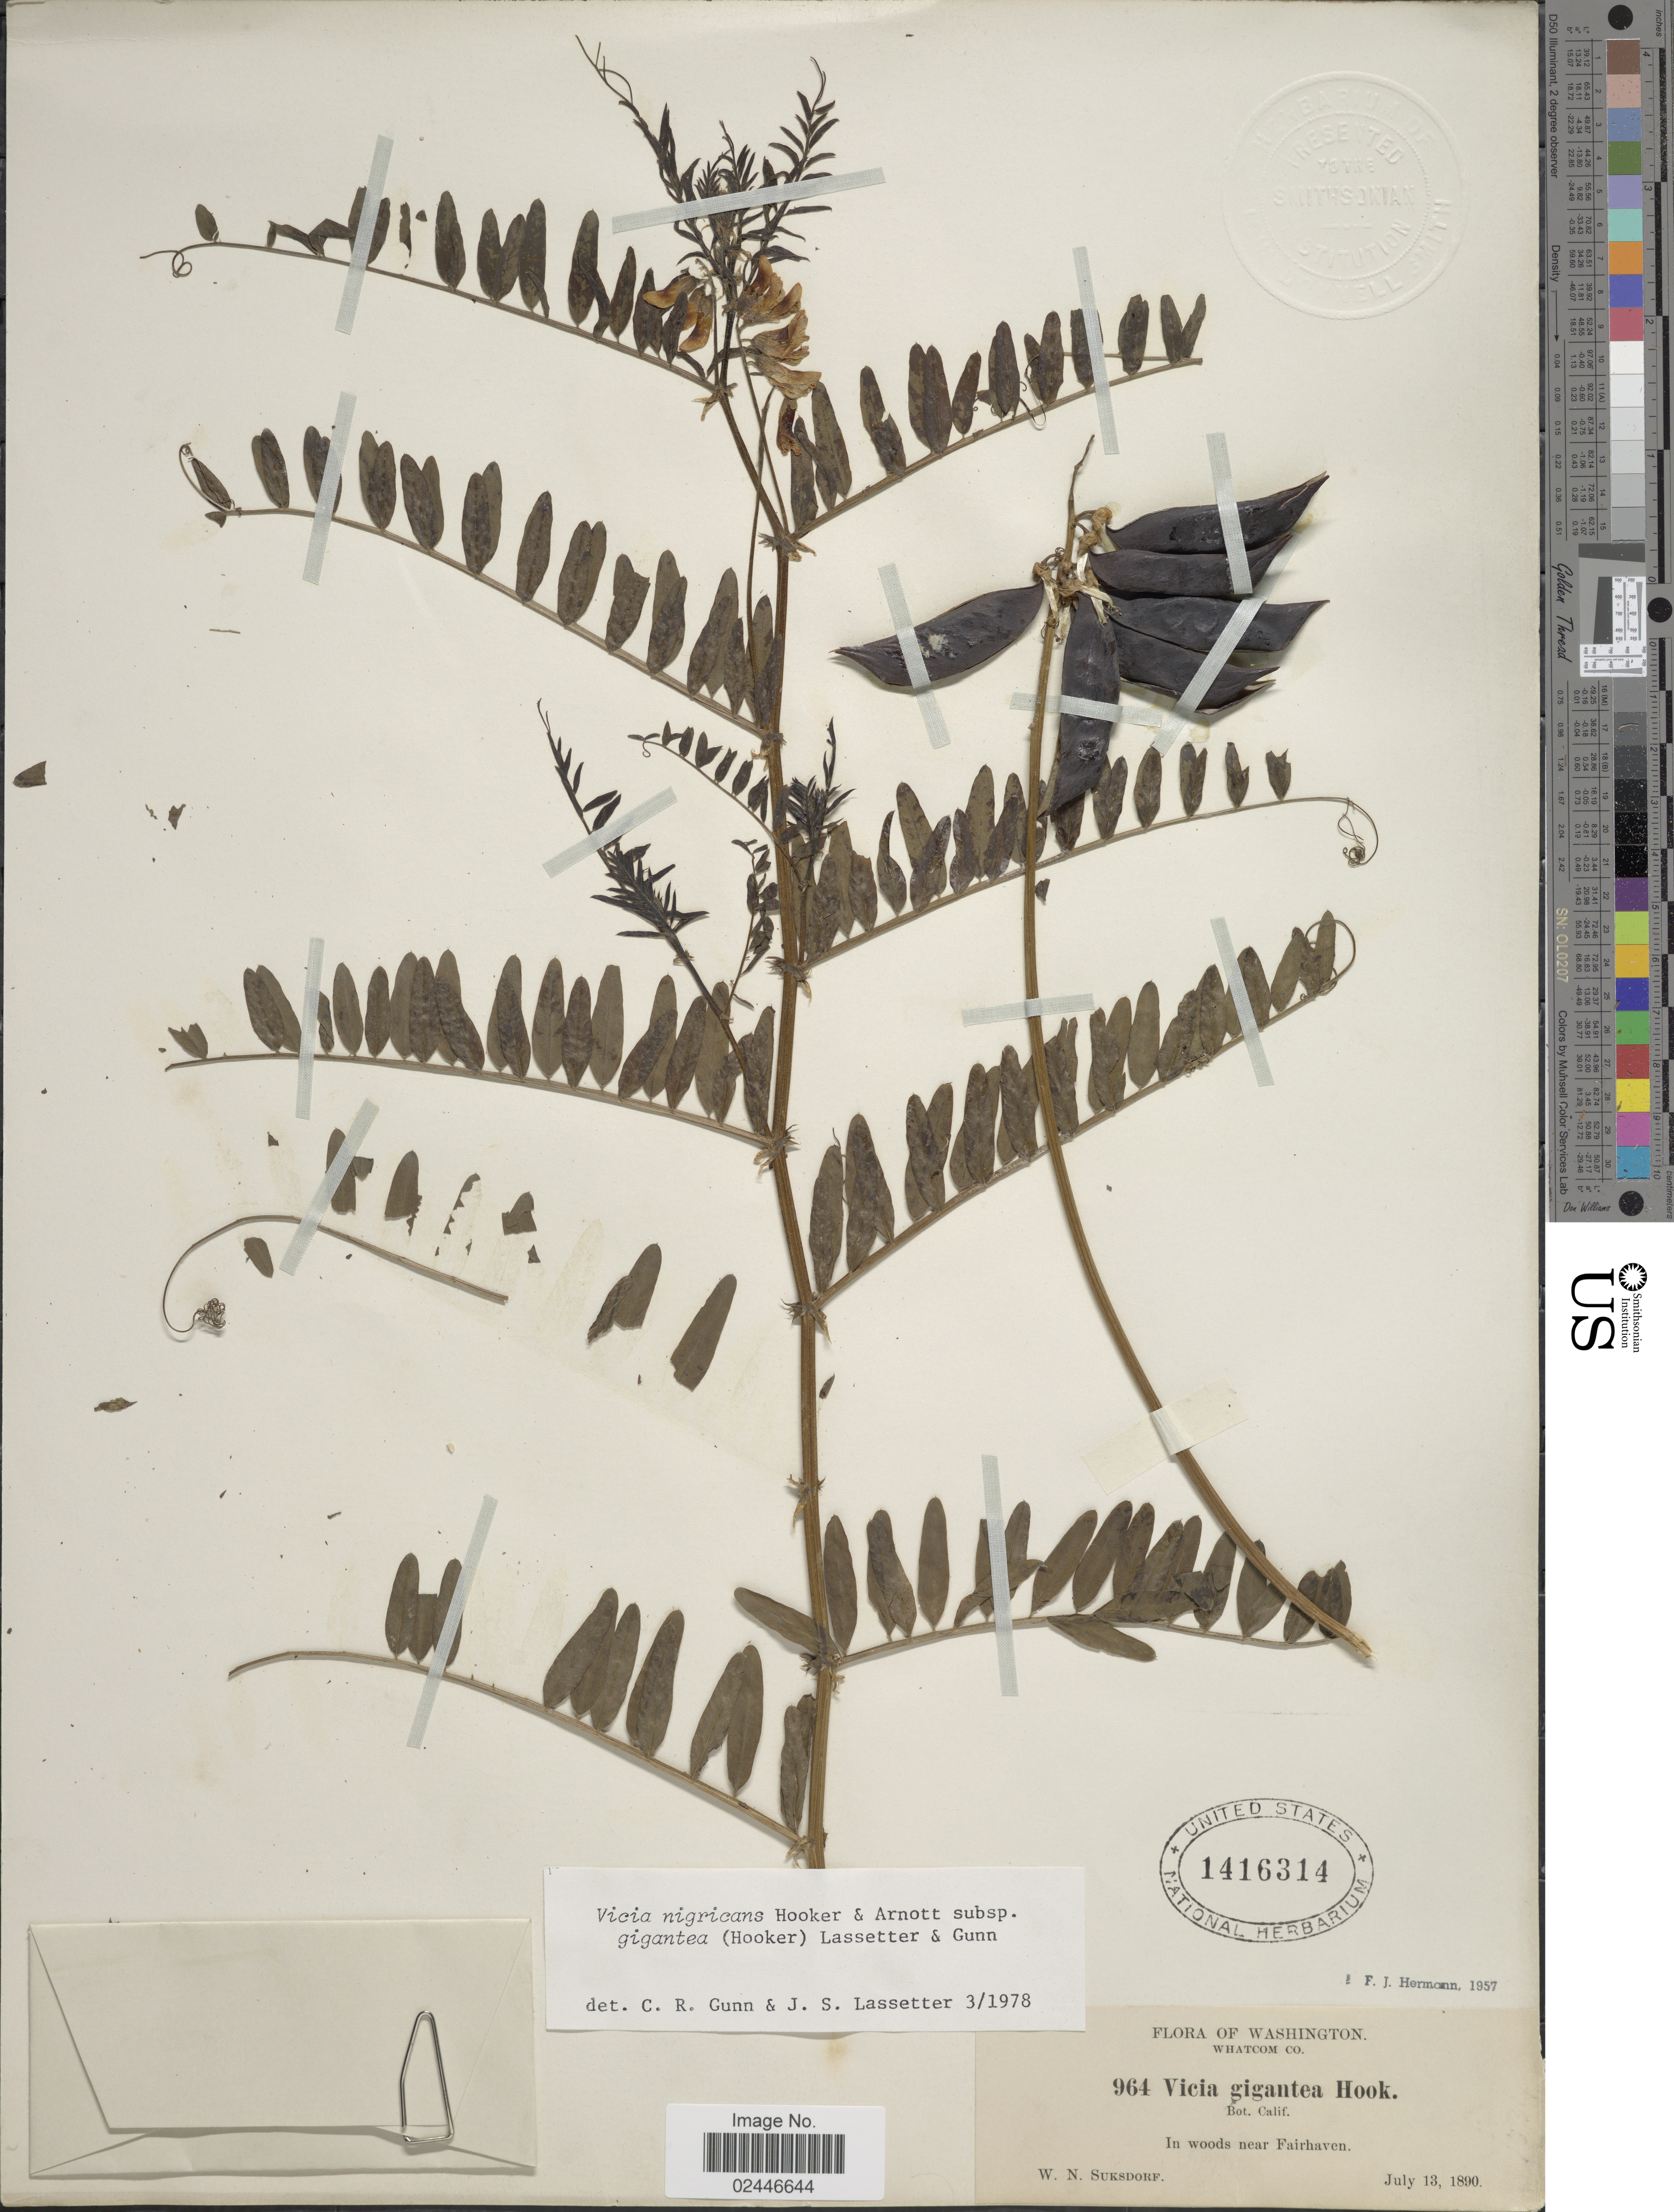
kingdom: Plantae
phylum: Tracheophyta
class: Magnoliopsida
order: Fabales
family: Fabaceae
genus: Vicia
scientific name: Vicia nigricans subsp. gigantea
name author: Hook. & Arn.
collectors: W. N. Suksdorf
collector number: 964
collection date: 1890-07-13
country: United States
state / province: Washington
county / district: Whitman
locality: Whatcom Co, near Fairhaven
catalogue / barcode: US 1416314